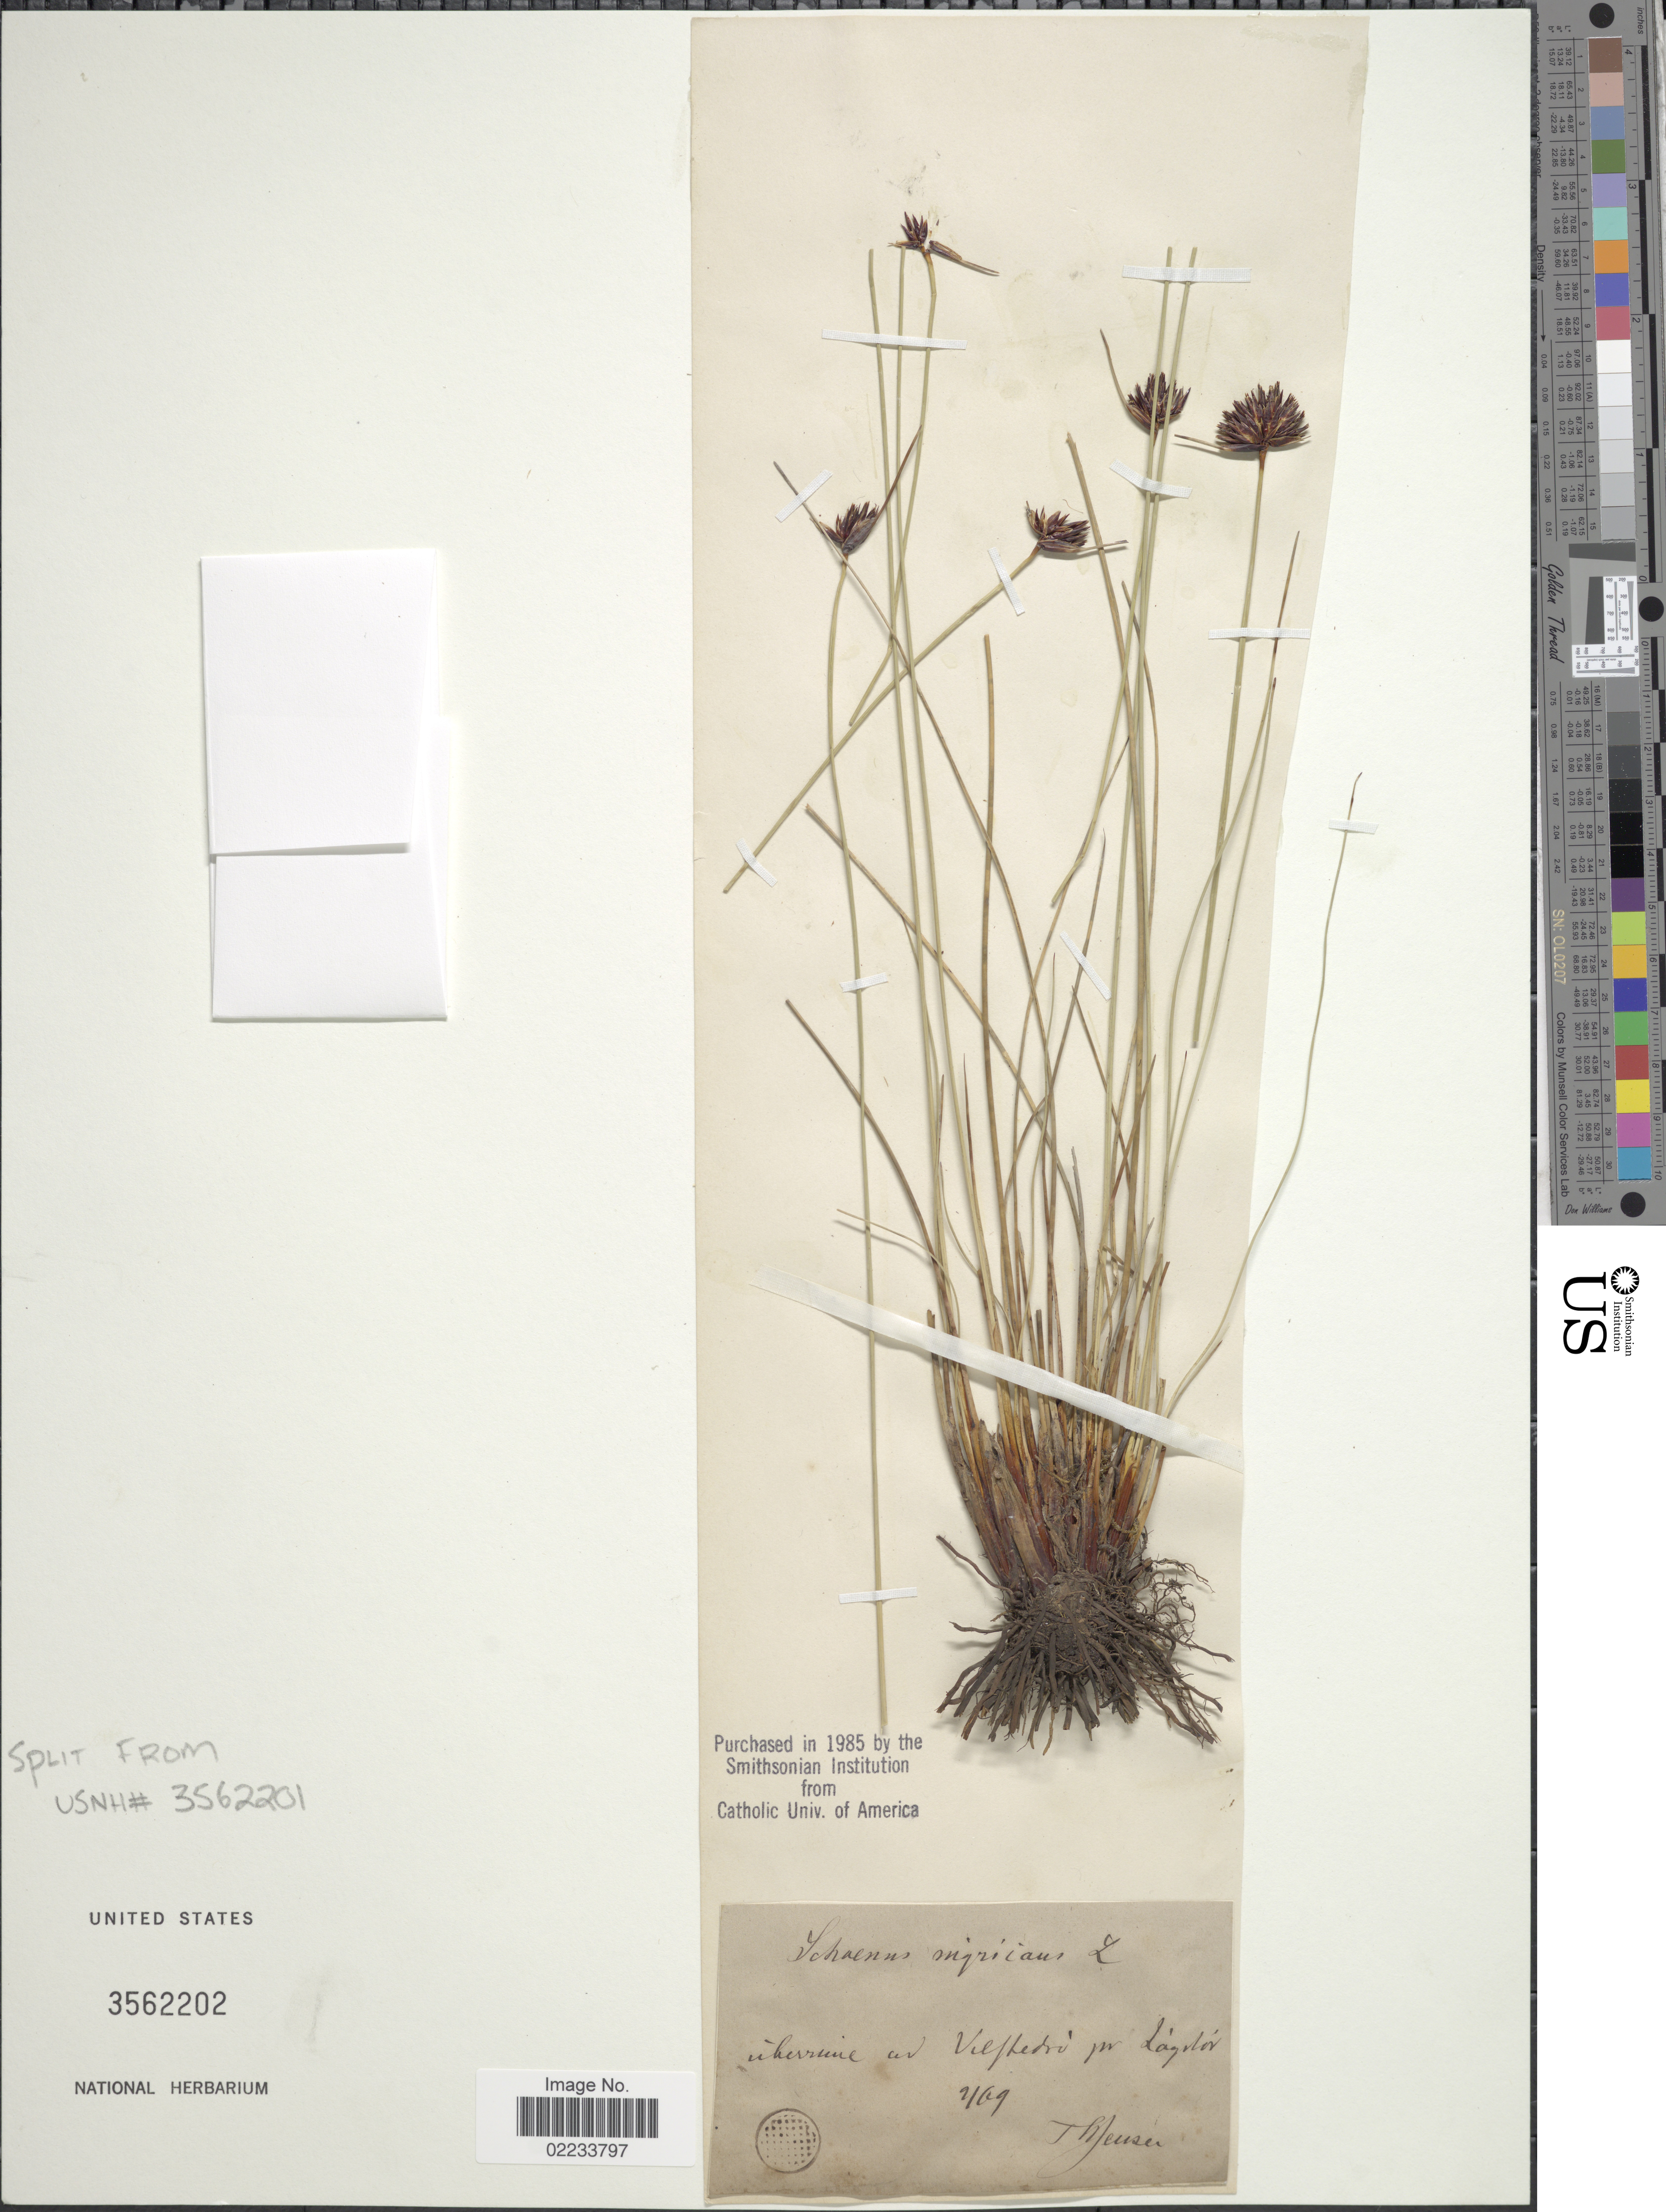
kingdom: Plantae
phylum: Tracheophyta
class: Liliopsida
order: Poales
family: Cyperaceae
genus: Schoenus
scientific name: Schoenus nigricans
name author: L.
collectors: T. Jensen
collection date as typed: Transcribed d/m/y: /2/69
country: Denmark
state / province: Nordjylland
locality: Vilsted So pr Logstor.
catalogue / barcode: US 3562202